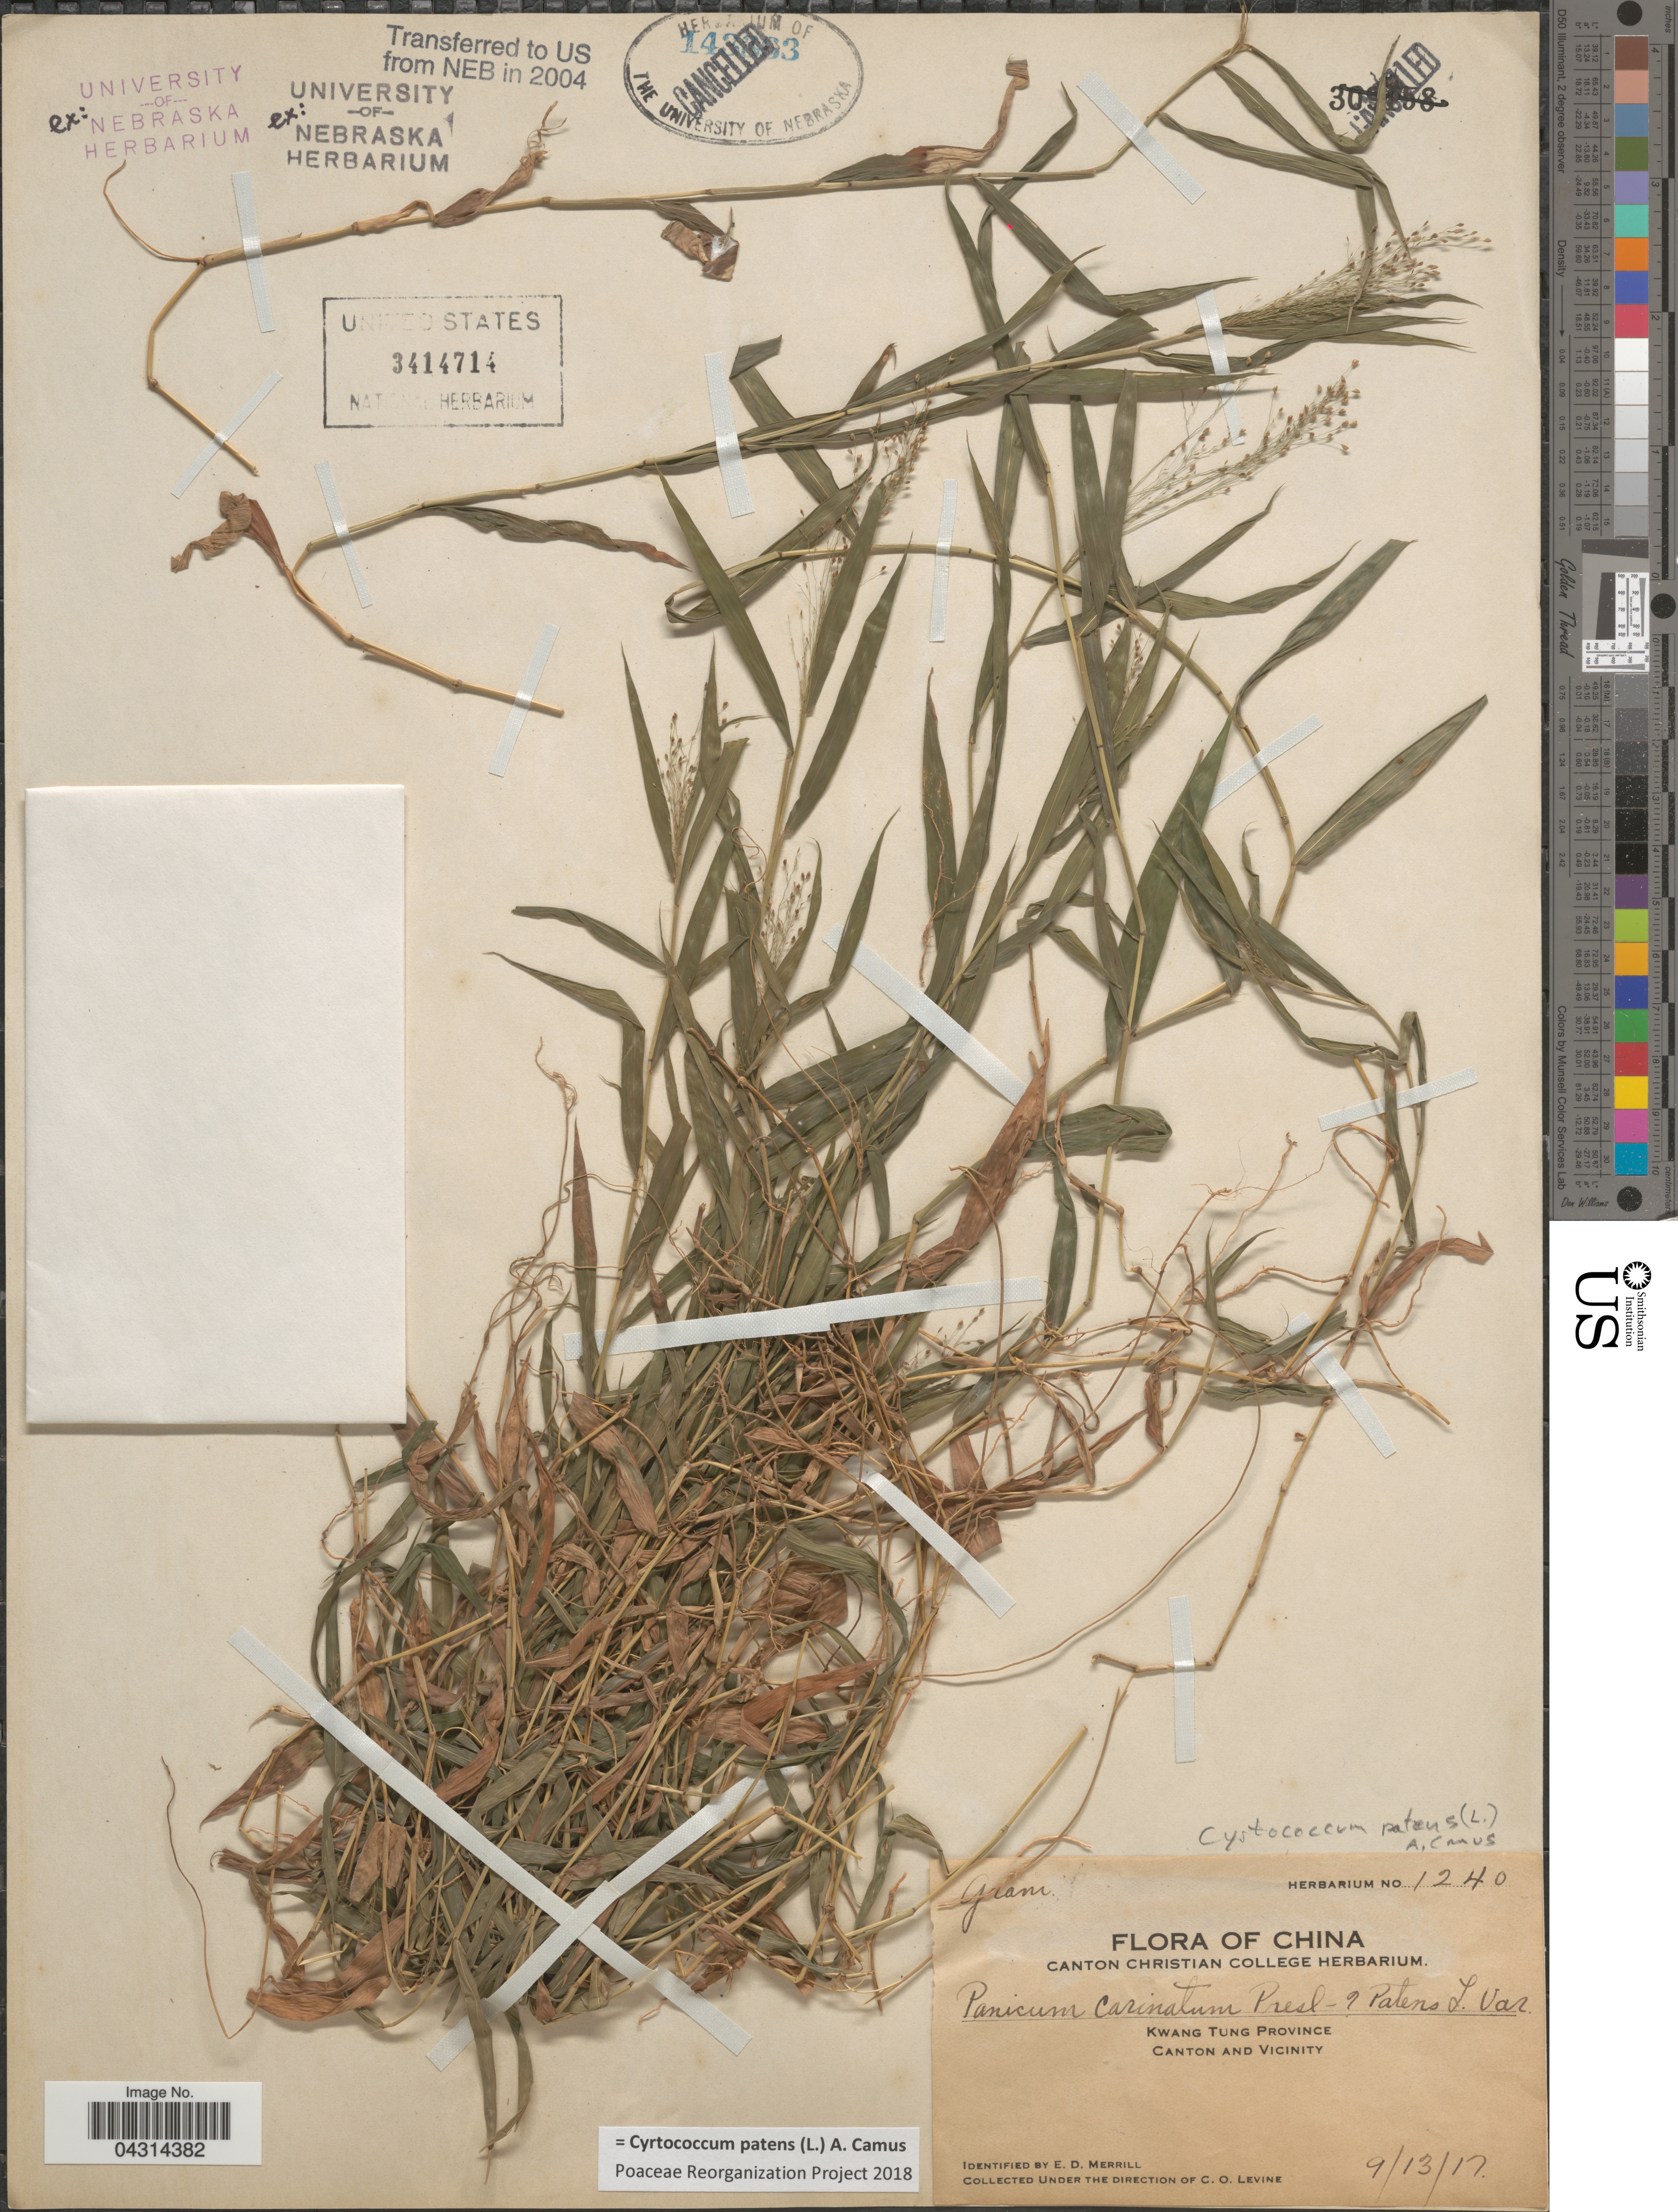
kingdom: Plantae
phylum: Tracheophyta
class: Liliopsida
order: Poales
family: Poaceae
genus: Cyrtococcum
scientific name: Cyrtococcum patens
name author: (L.) A. Camus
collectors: C. O. Levine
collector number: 1240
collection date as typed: Transcribed d/m/y: 13/9/17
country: China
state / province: Guangdong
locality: Kwang Tung Province. Canton and vicinity.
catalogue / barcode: US 3414714